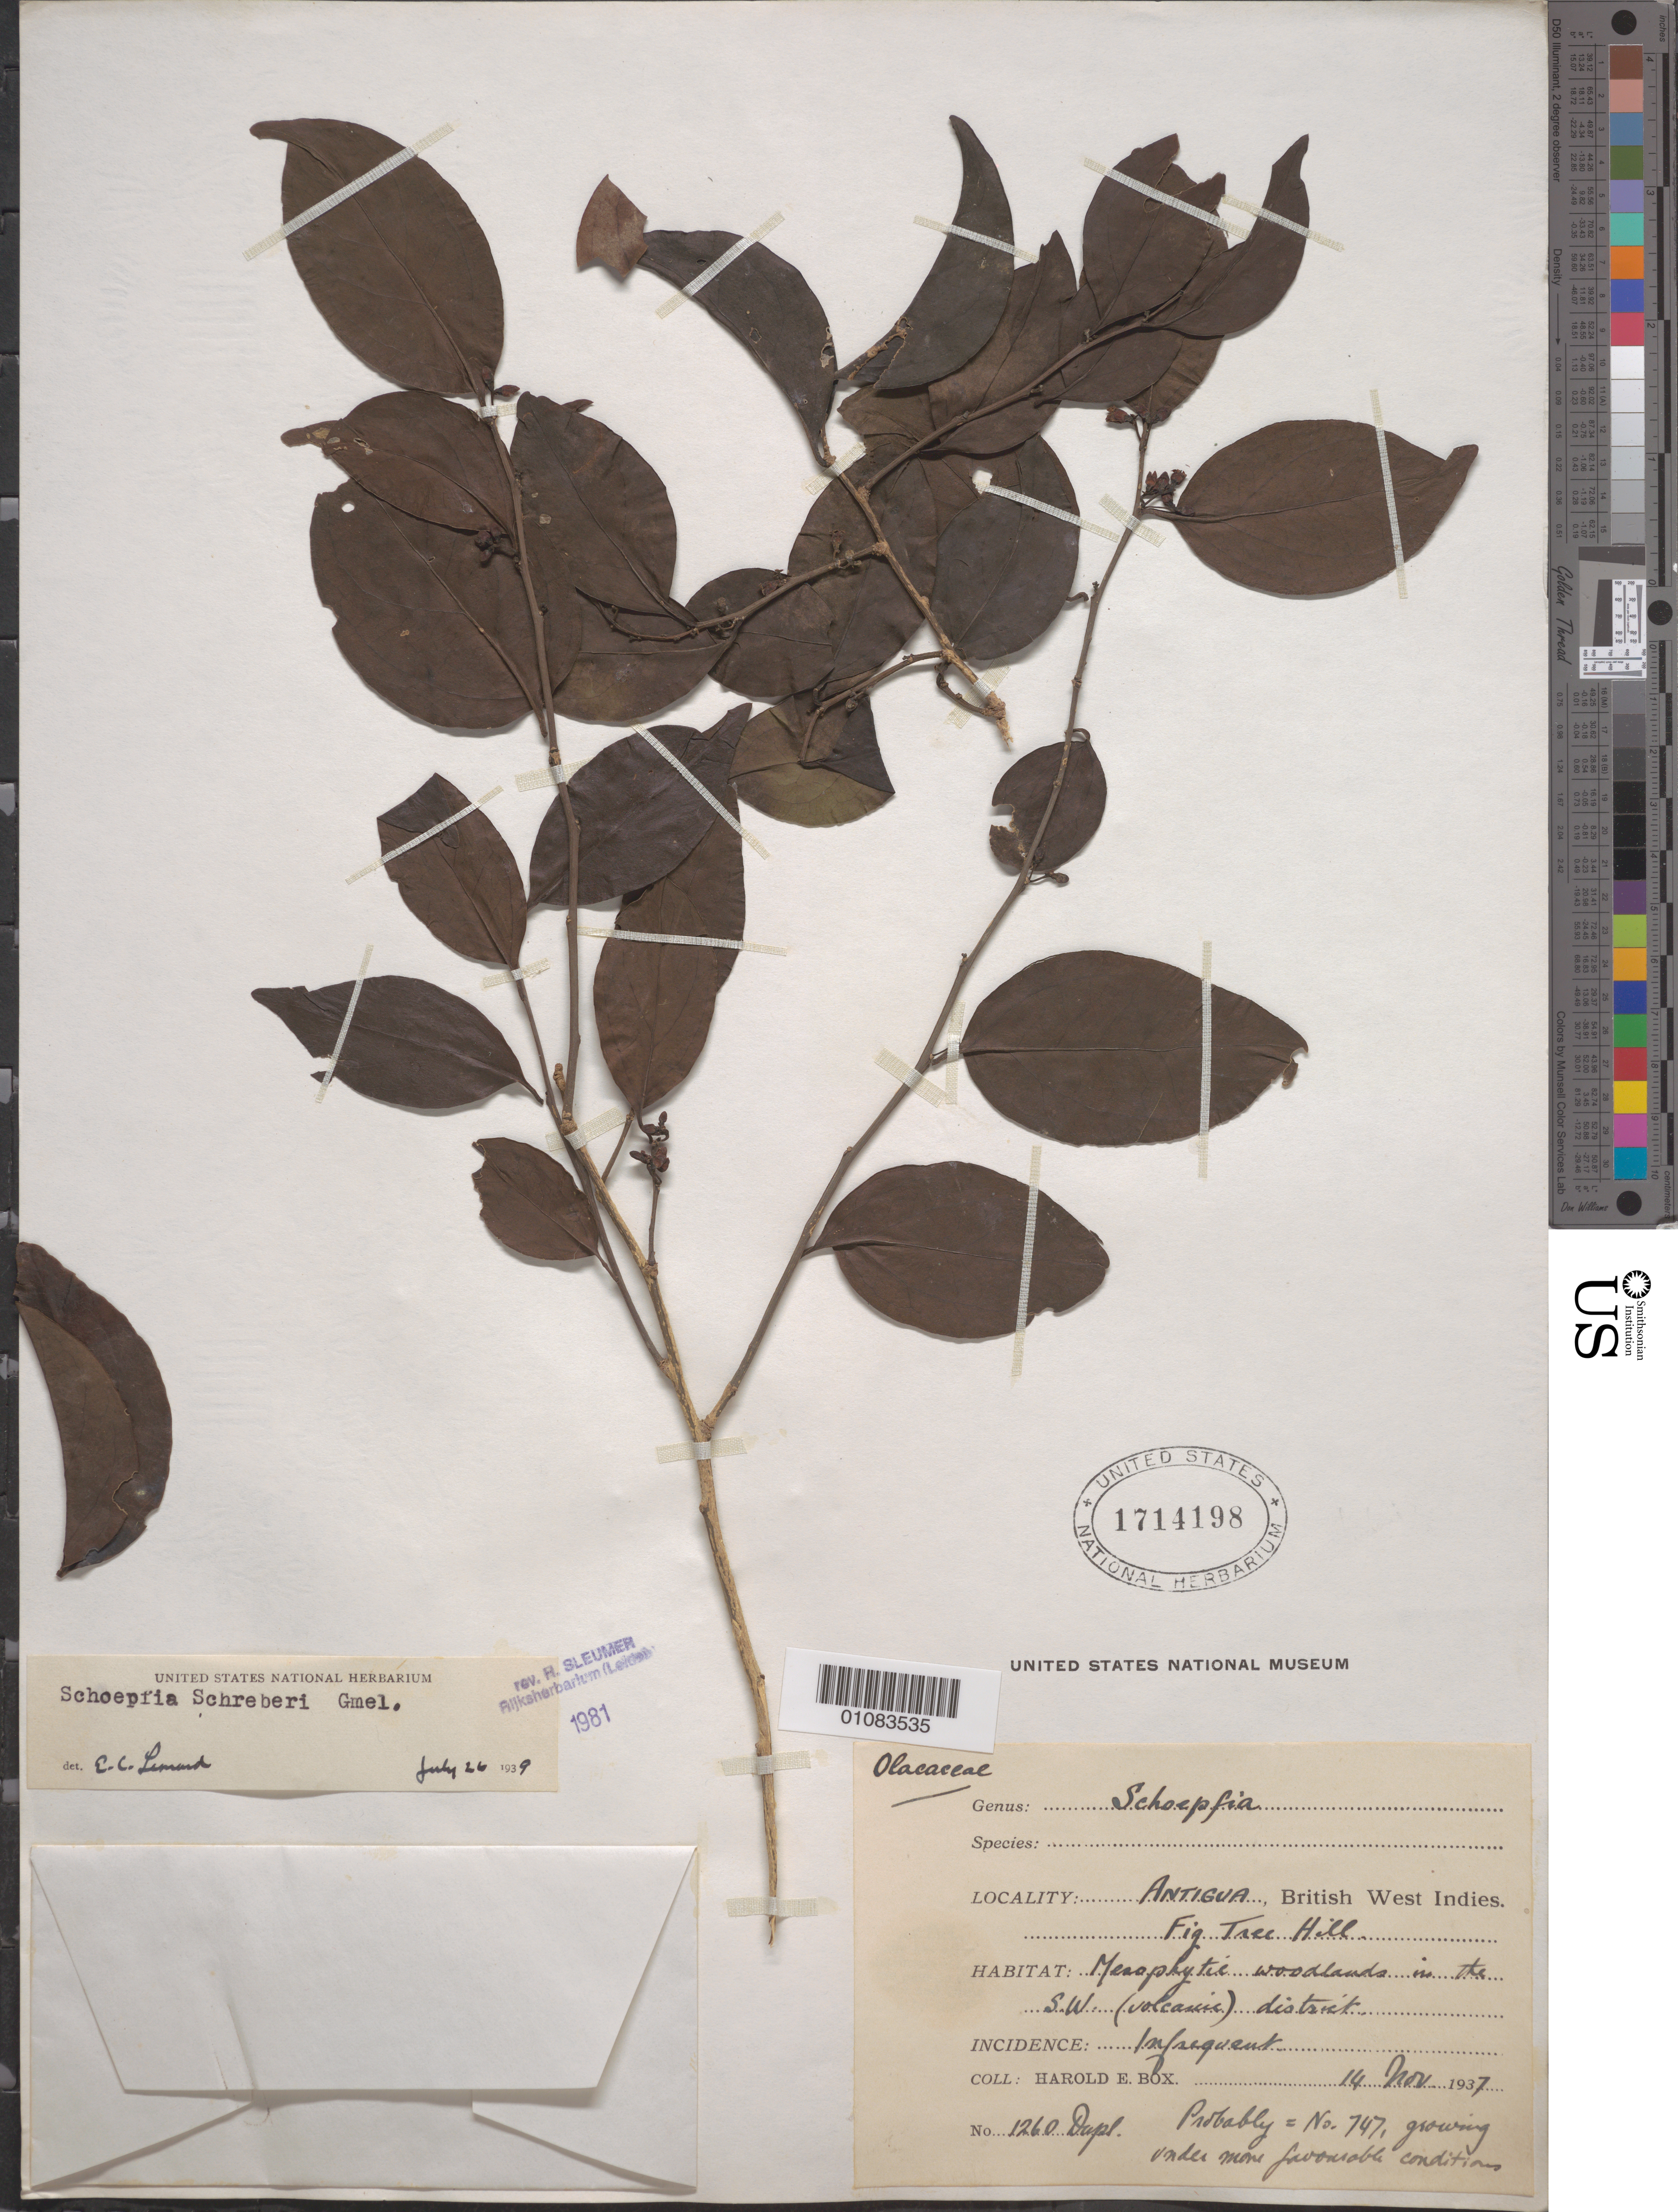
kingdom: Plantae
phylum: Tracheophyta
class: Magnoliopsida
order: Santalales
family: Schoepfiaceae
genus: Schoepfia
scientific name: Schoepfia schreberi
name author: J.F. Gmel.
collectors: H. E. Box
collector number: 1260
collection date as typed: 14 Nov 1937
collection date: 1937-11-14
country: Antigua and Barbuda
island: Antigua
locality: Fig Tree Hill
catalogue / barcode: US 1714198